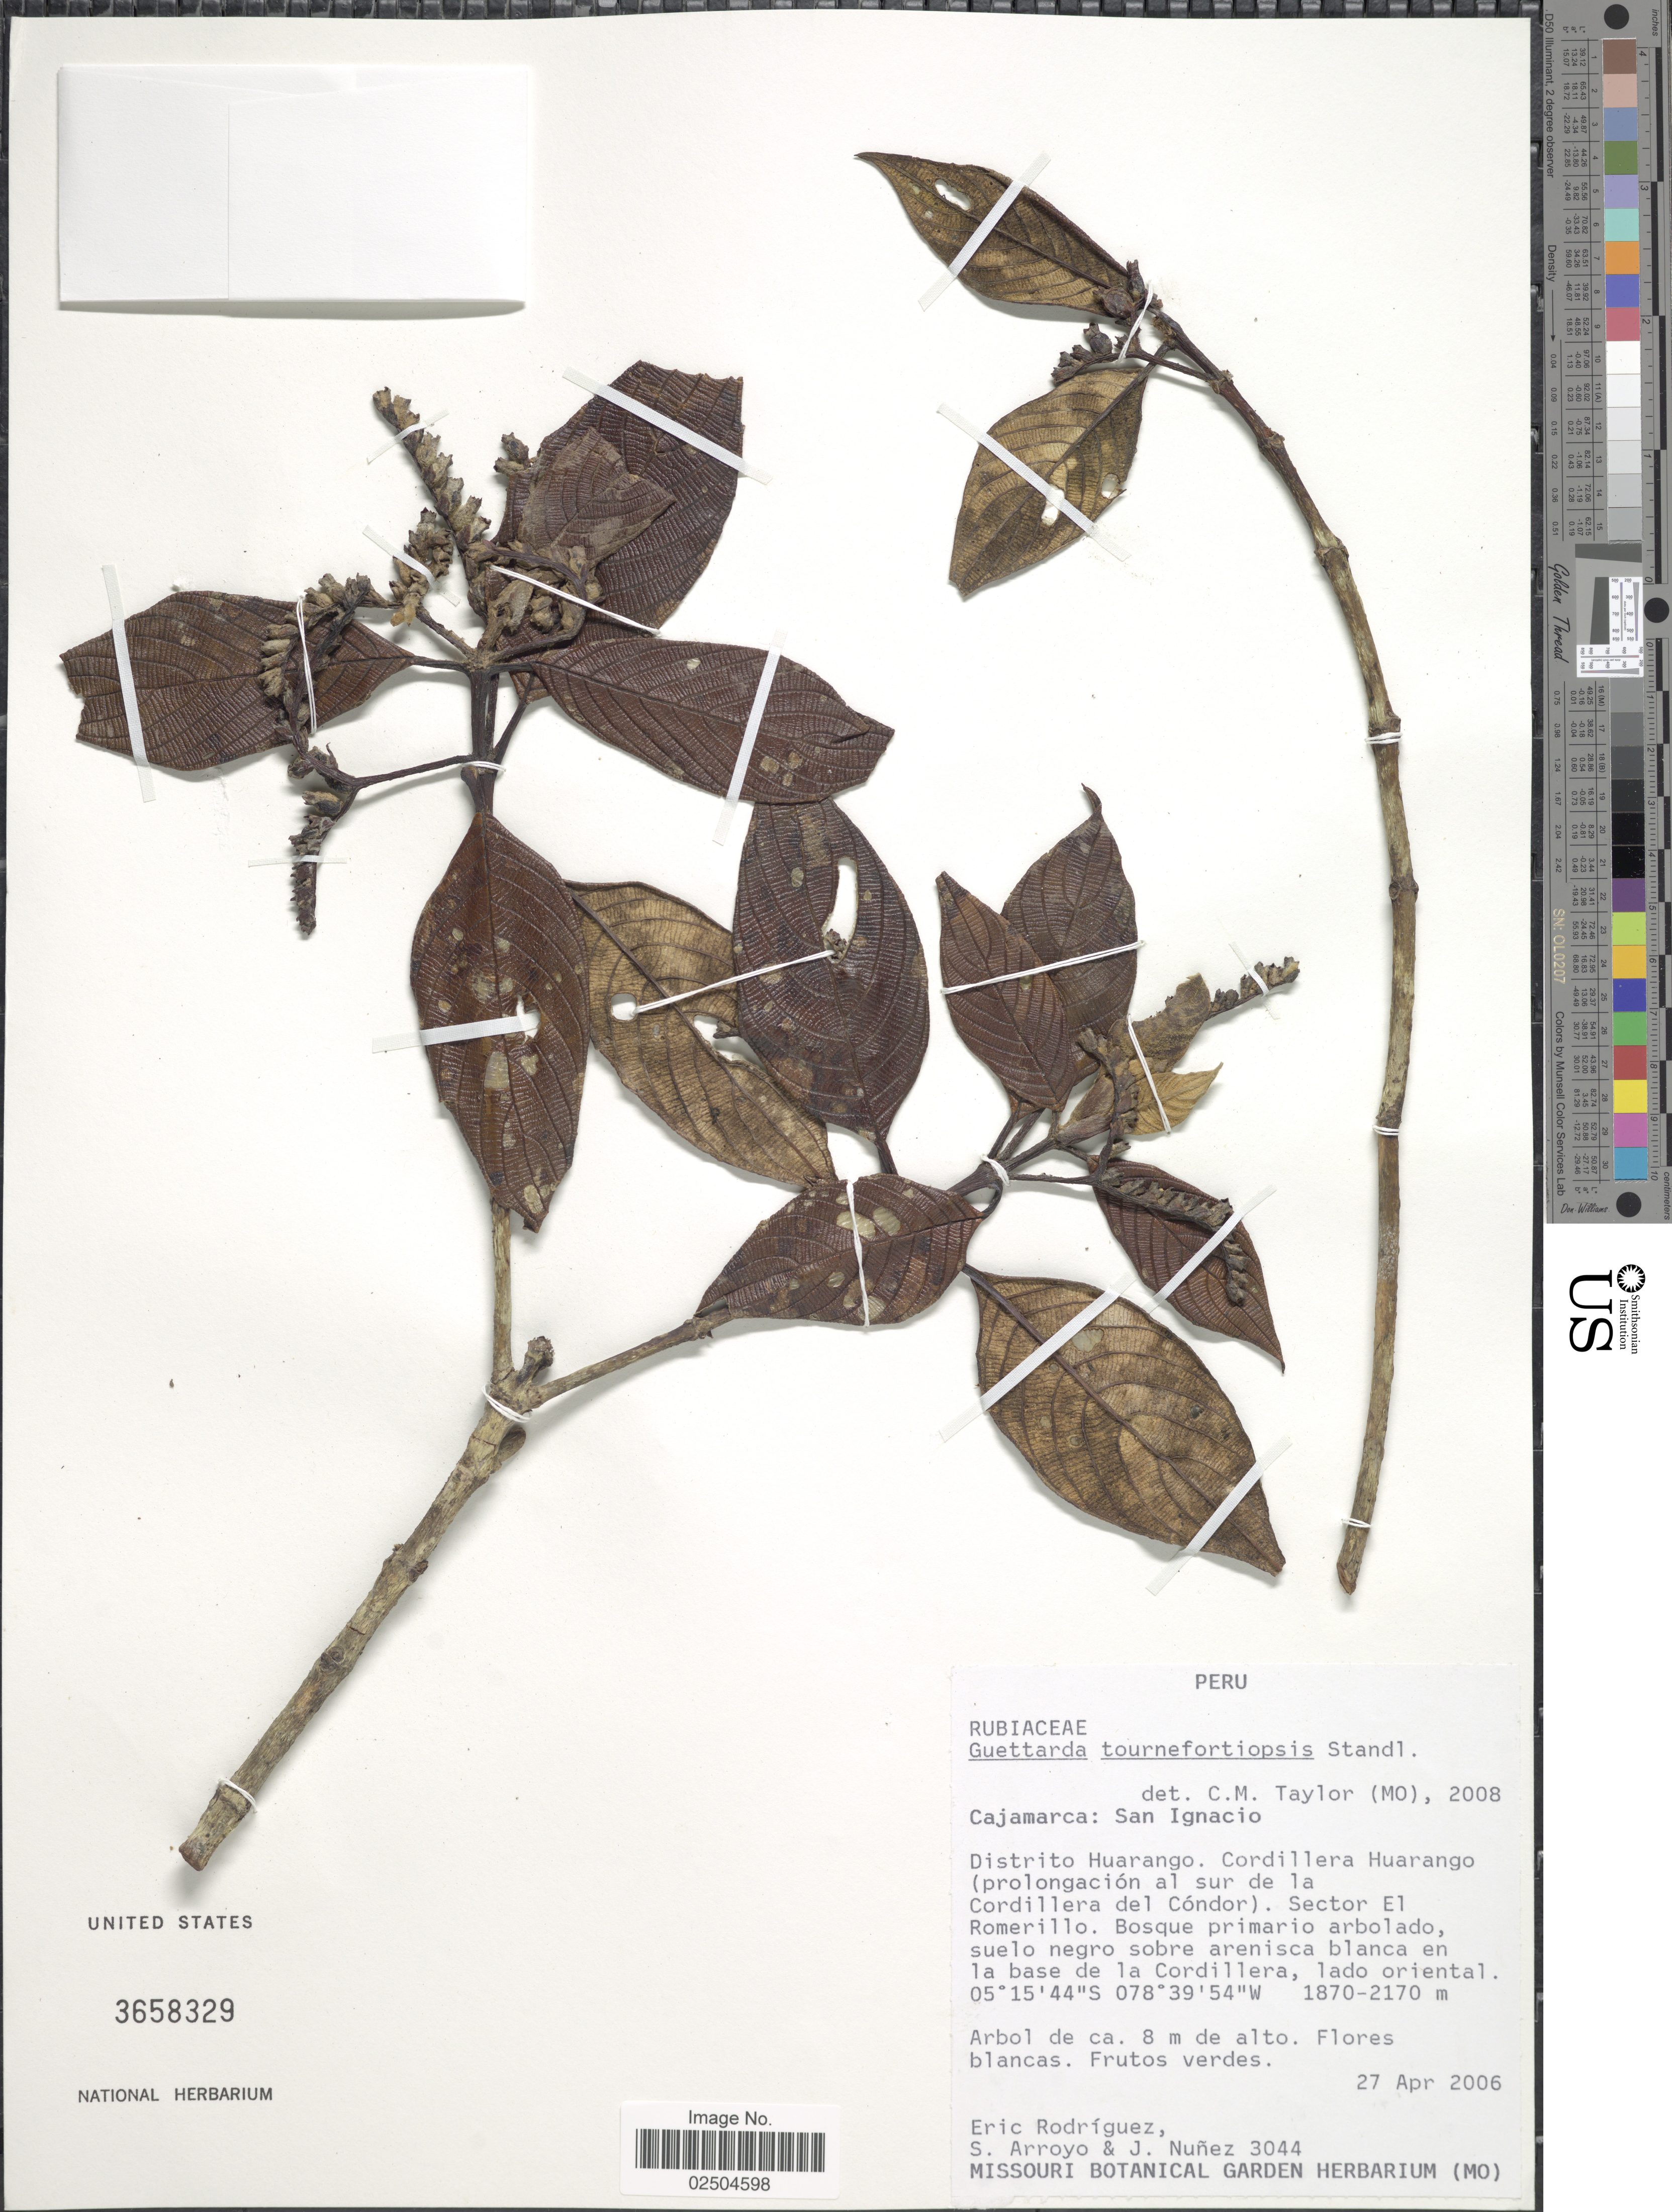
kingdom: Plantae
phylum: Tracheophyta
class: Magnoliopsida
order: Gentianales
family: Rubiaceae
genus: Guettarda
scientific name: Guettarda tournefortiopsis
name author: Standl.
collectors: E. Rodriguez, Arroyo, S. & J. Nunez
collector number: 3044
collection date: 2006-04-27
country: Peru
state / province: Cajamarca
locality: Cajamarca: San Ignacio, Distrito Huarango, Cordillera Huarango (prolongacion al sur de la Cordillera del Condor), Sector El Romerillo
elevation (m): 1870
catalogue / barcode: US 3658329